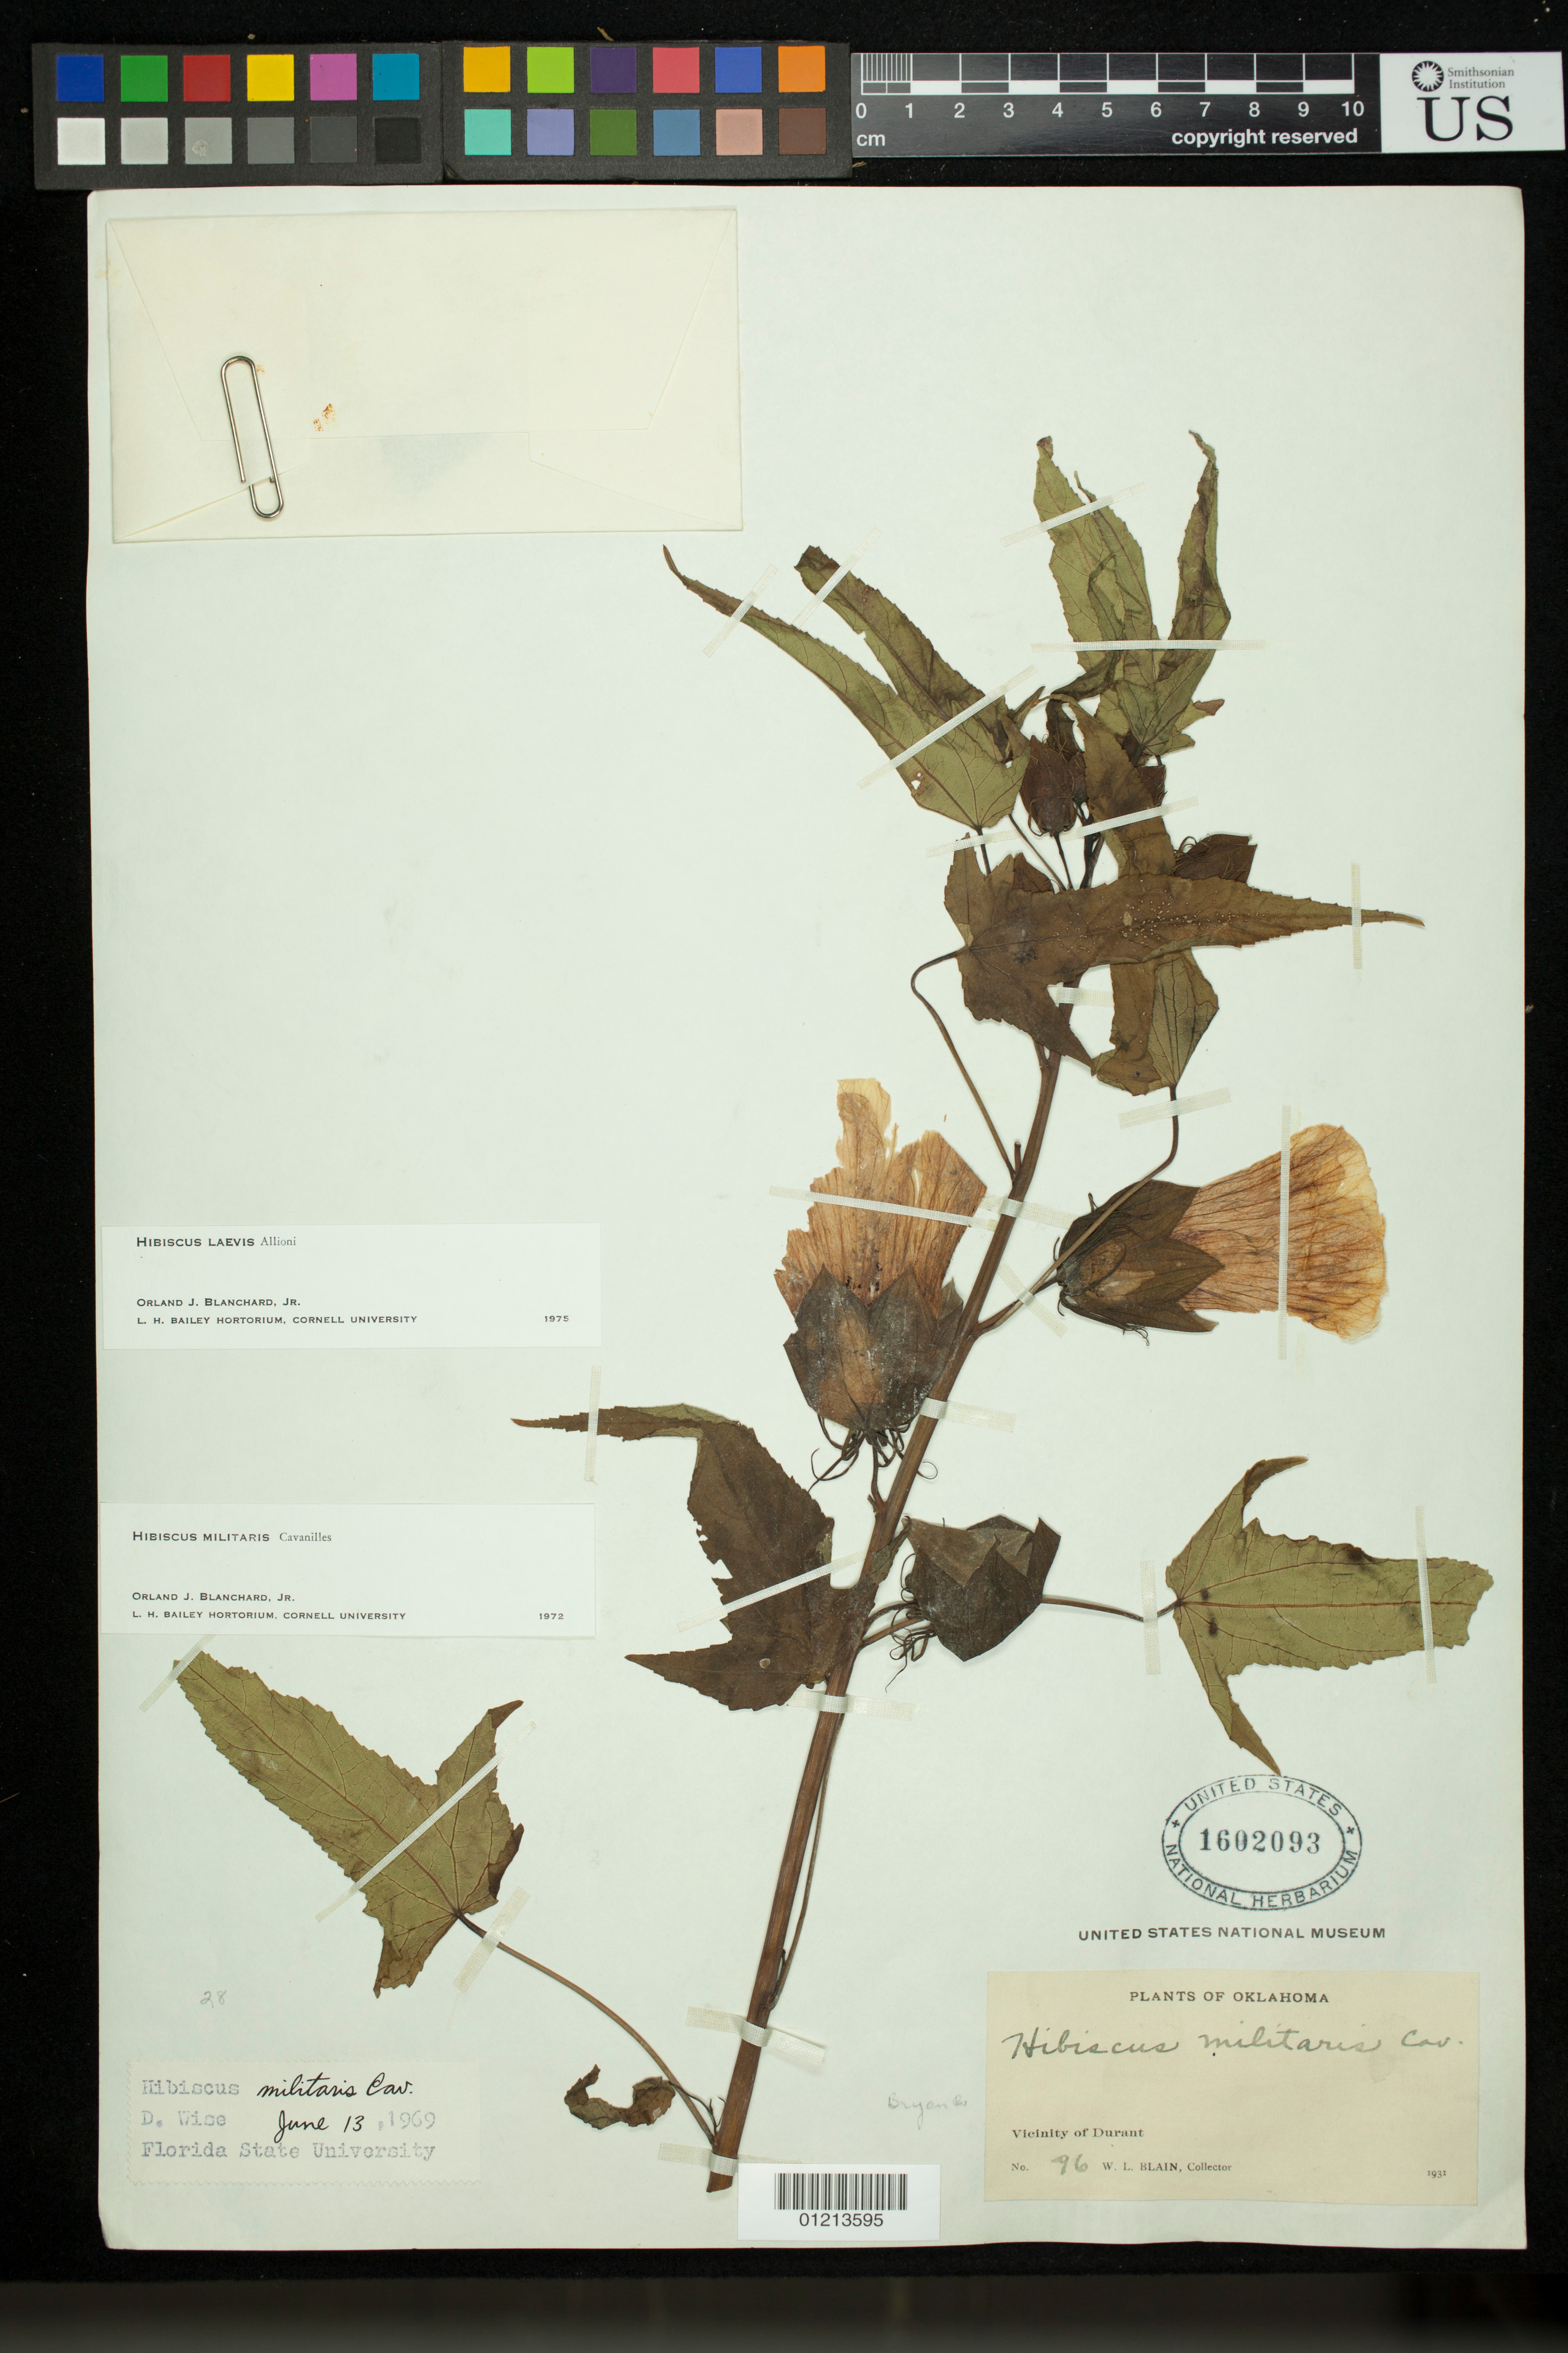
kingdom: Plantae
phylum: Tracheophyta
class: Magnoliopsida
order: Malvales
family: Malvaceae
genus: Hibiscus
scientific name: Hibiscus laevis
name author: All.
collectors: W. Blain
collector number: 96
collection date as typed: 1931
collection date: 1931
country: United States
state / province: Oklahoma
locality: Vicinity of Durant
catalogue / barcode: US 1602093